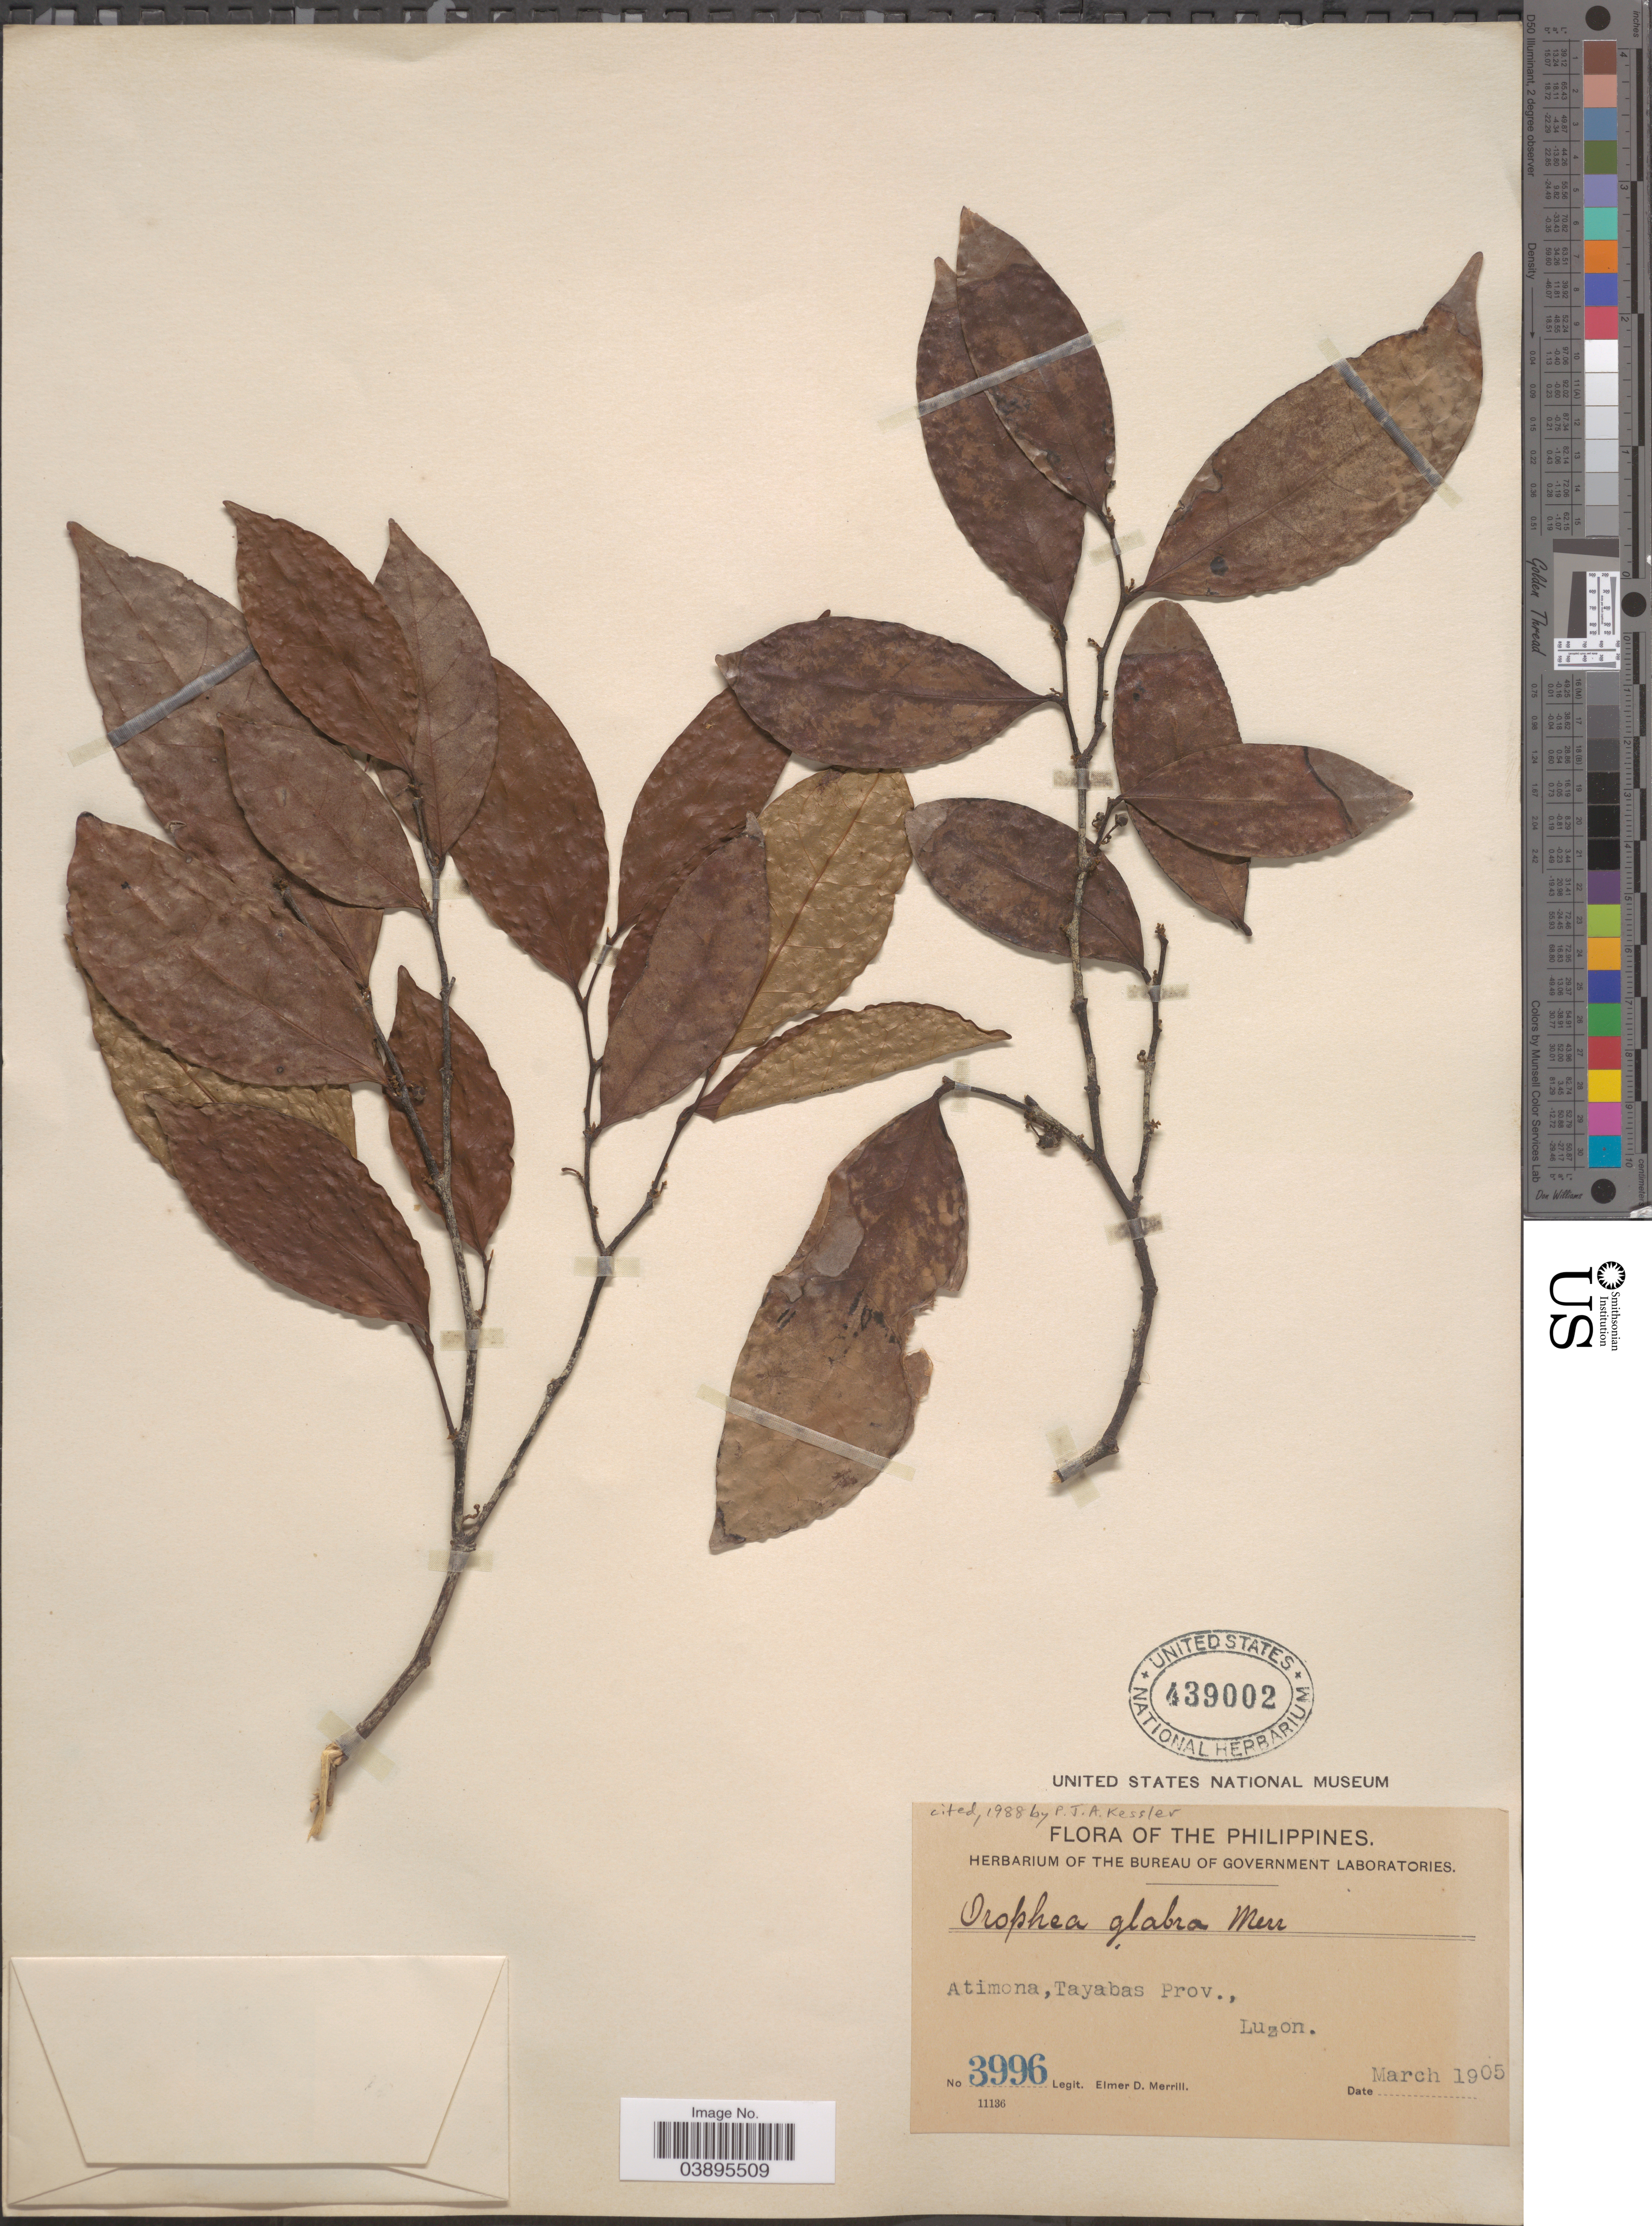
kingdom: Plantae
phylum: Tracheophyta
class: Magnoliopsida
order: Magnoliales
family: Annonaceae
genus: Orophea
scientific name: Orophea glabra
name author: Merr.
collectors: E. D. Merrill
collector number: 3996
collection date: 1905-03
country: Philippines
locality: Atimona, Tayabas Prov., Luzon.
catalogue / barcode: US 439002